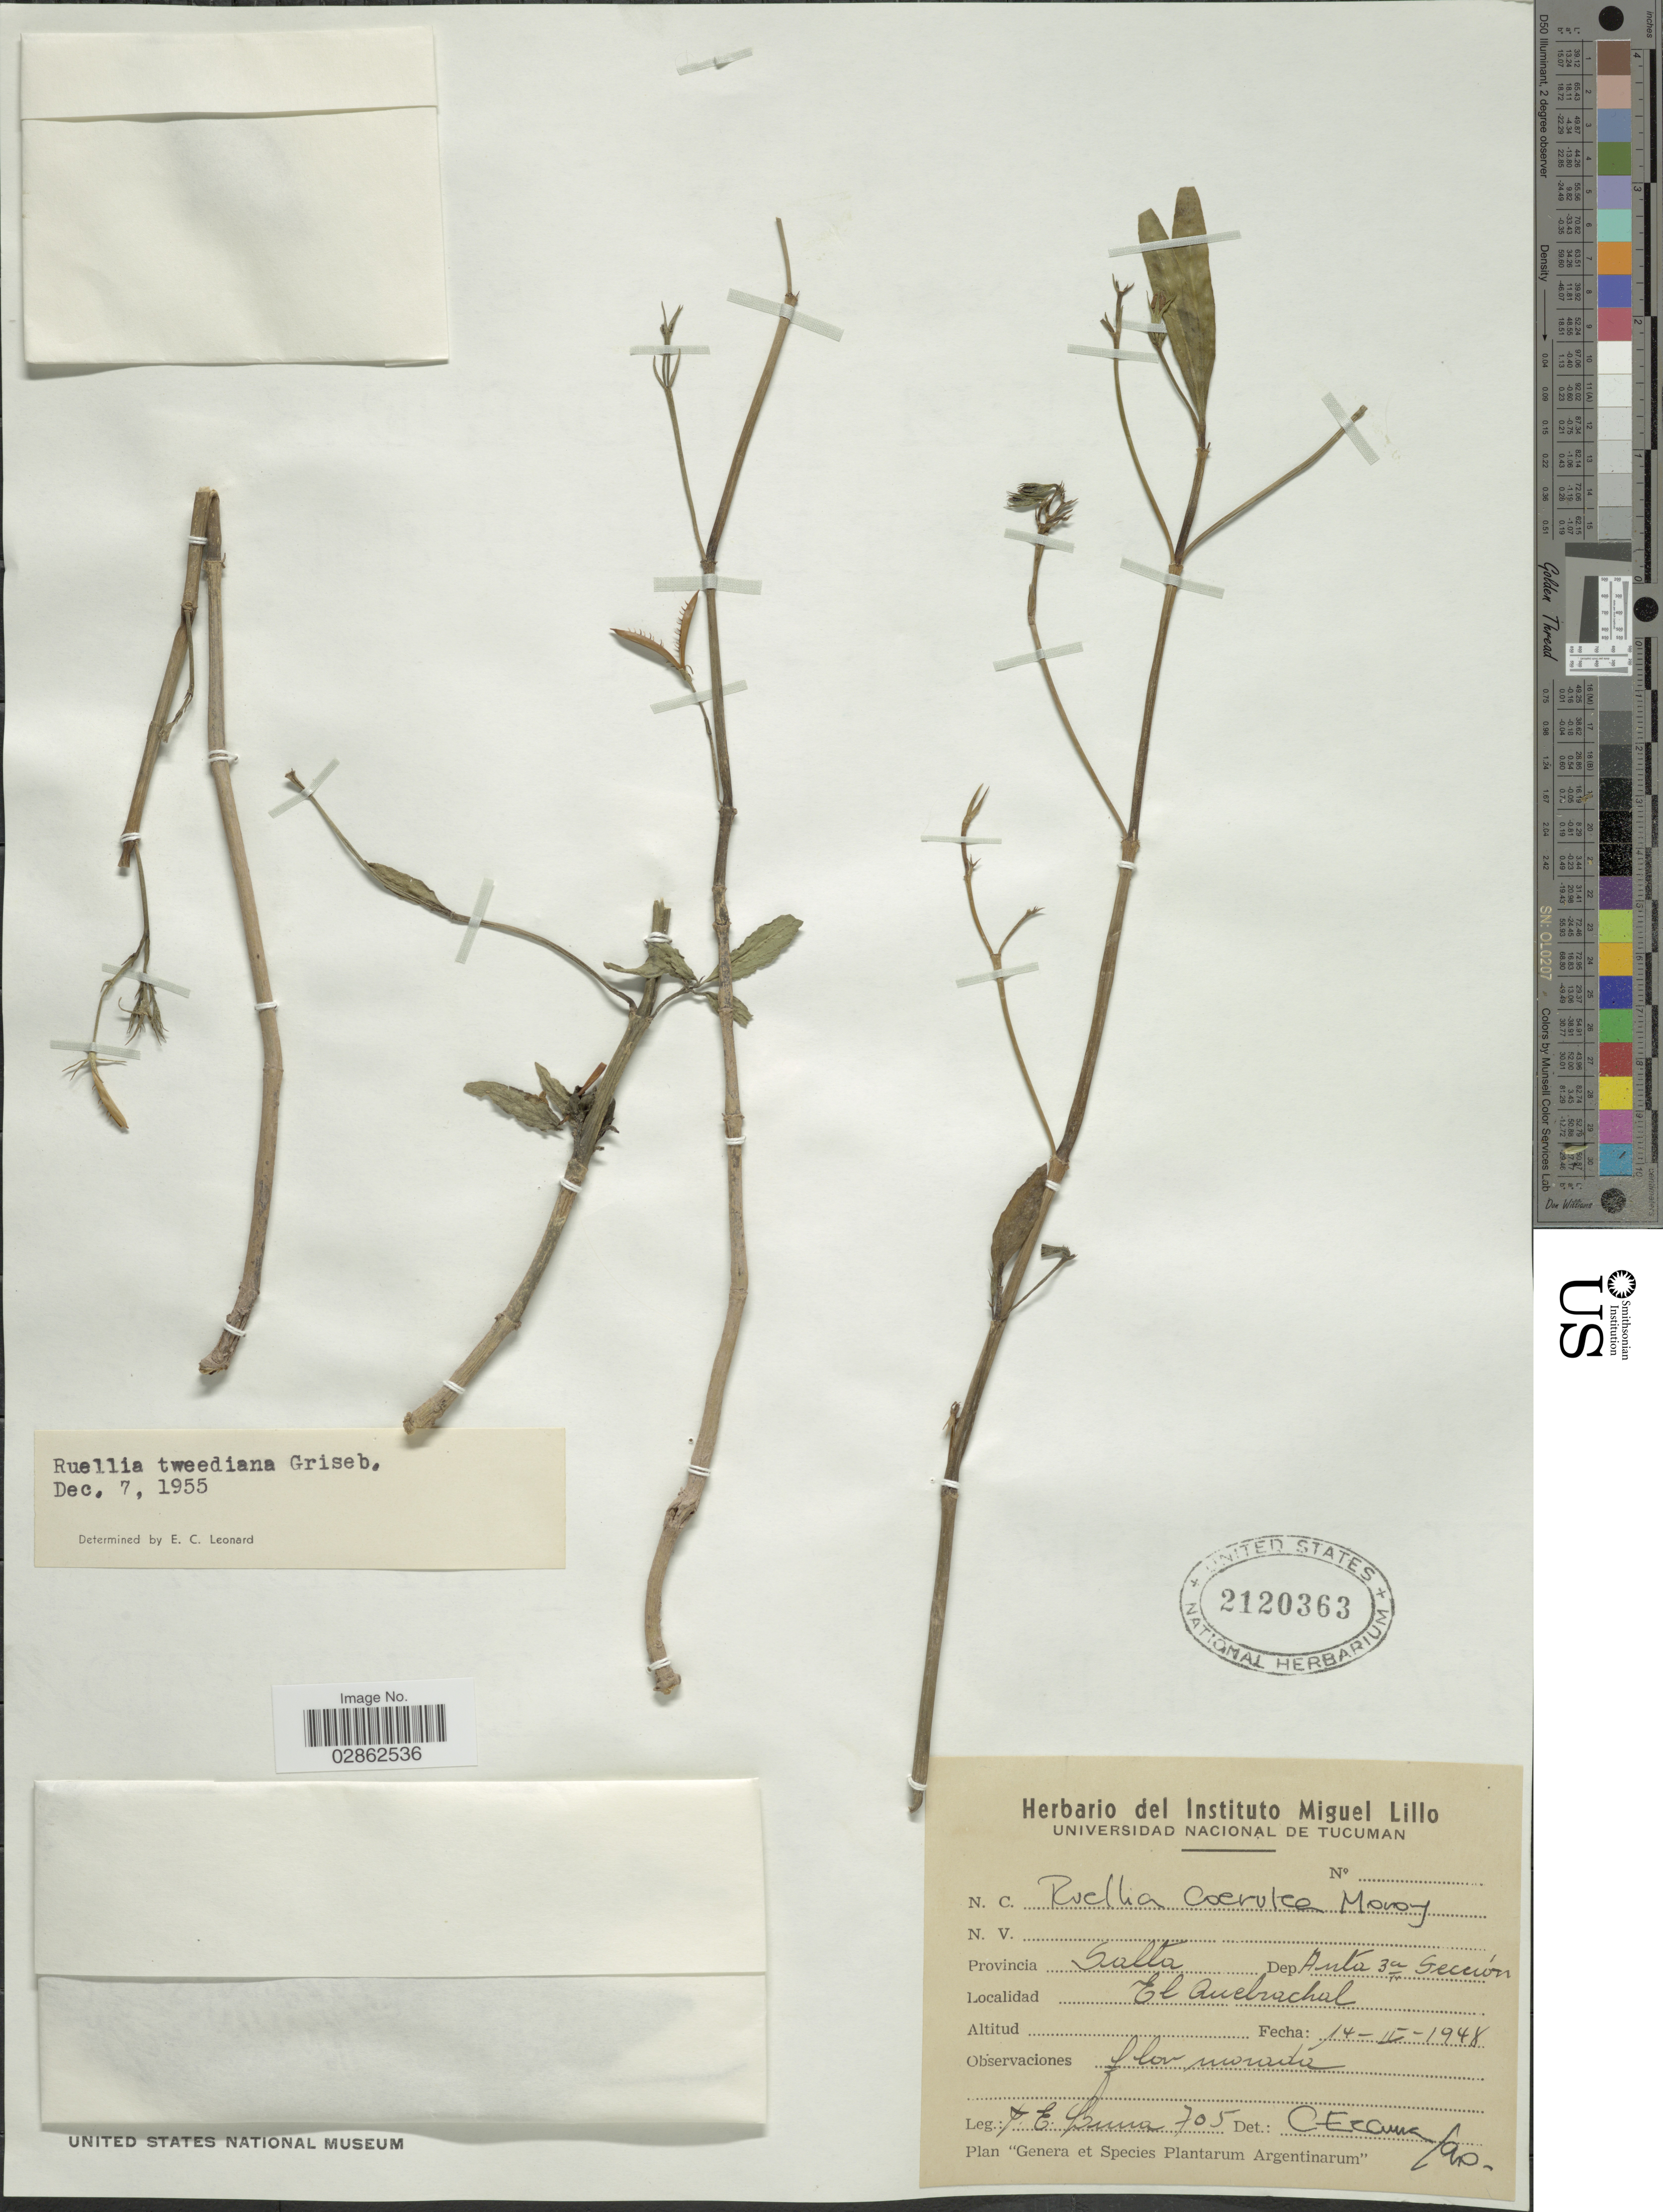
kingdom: Plantae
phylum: Tracheophyta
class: Magnoliopsida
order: Lamiales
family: Acanthaceae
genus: Ruellia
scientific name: Ruellia coerulea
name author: Morong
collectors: F. E. Luna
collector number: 705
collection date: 1948-02-14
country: Argentina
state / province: Salta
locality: Dep. Anta za [interpreted] Sección. El Quebrachal.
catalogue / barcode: US 2120363